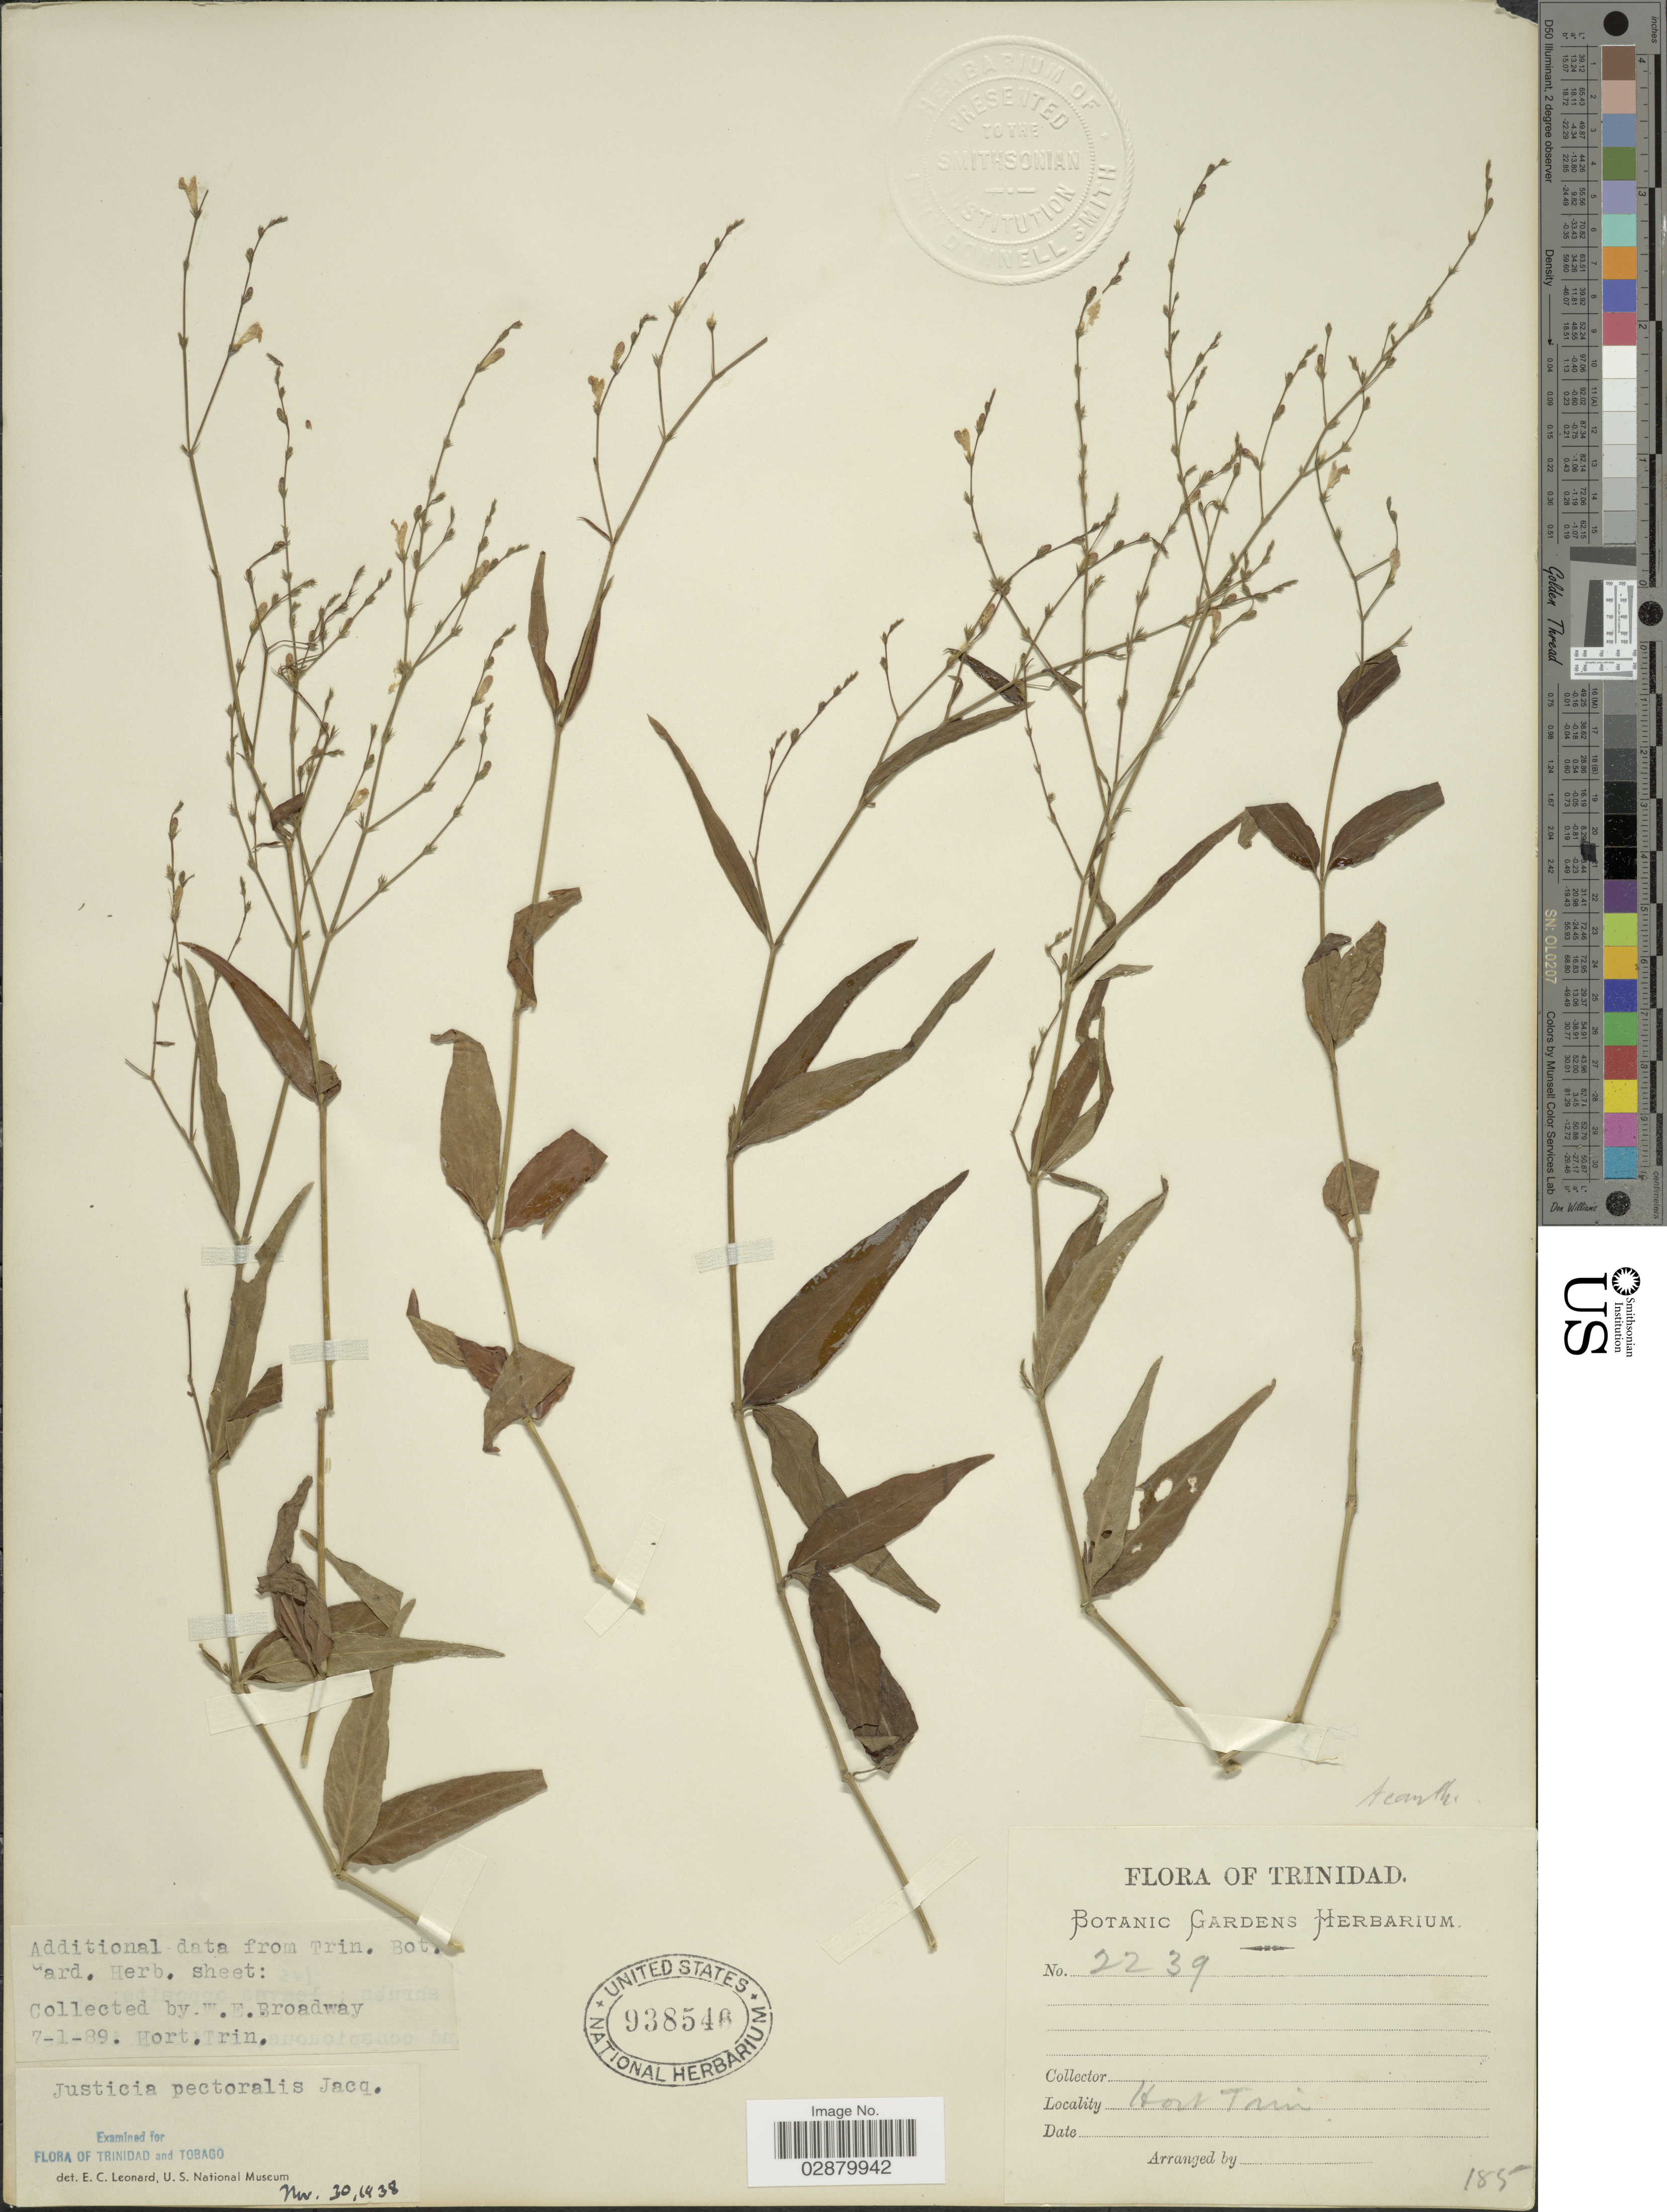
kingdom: Plantae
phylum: Tracheophyta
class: Magnoliopsida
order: Lamiales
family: Acanthaceae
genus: Justicia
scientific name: Justicia pectoralis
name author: Jacq.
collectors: W. E. Broadway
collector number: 2239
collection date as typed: Transcribed d/m/y: 7/1/89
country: Trinidad and Tobago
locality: Hort Trin.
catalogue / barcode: US 938546